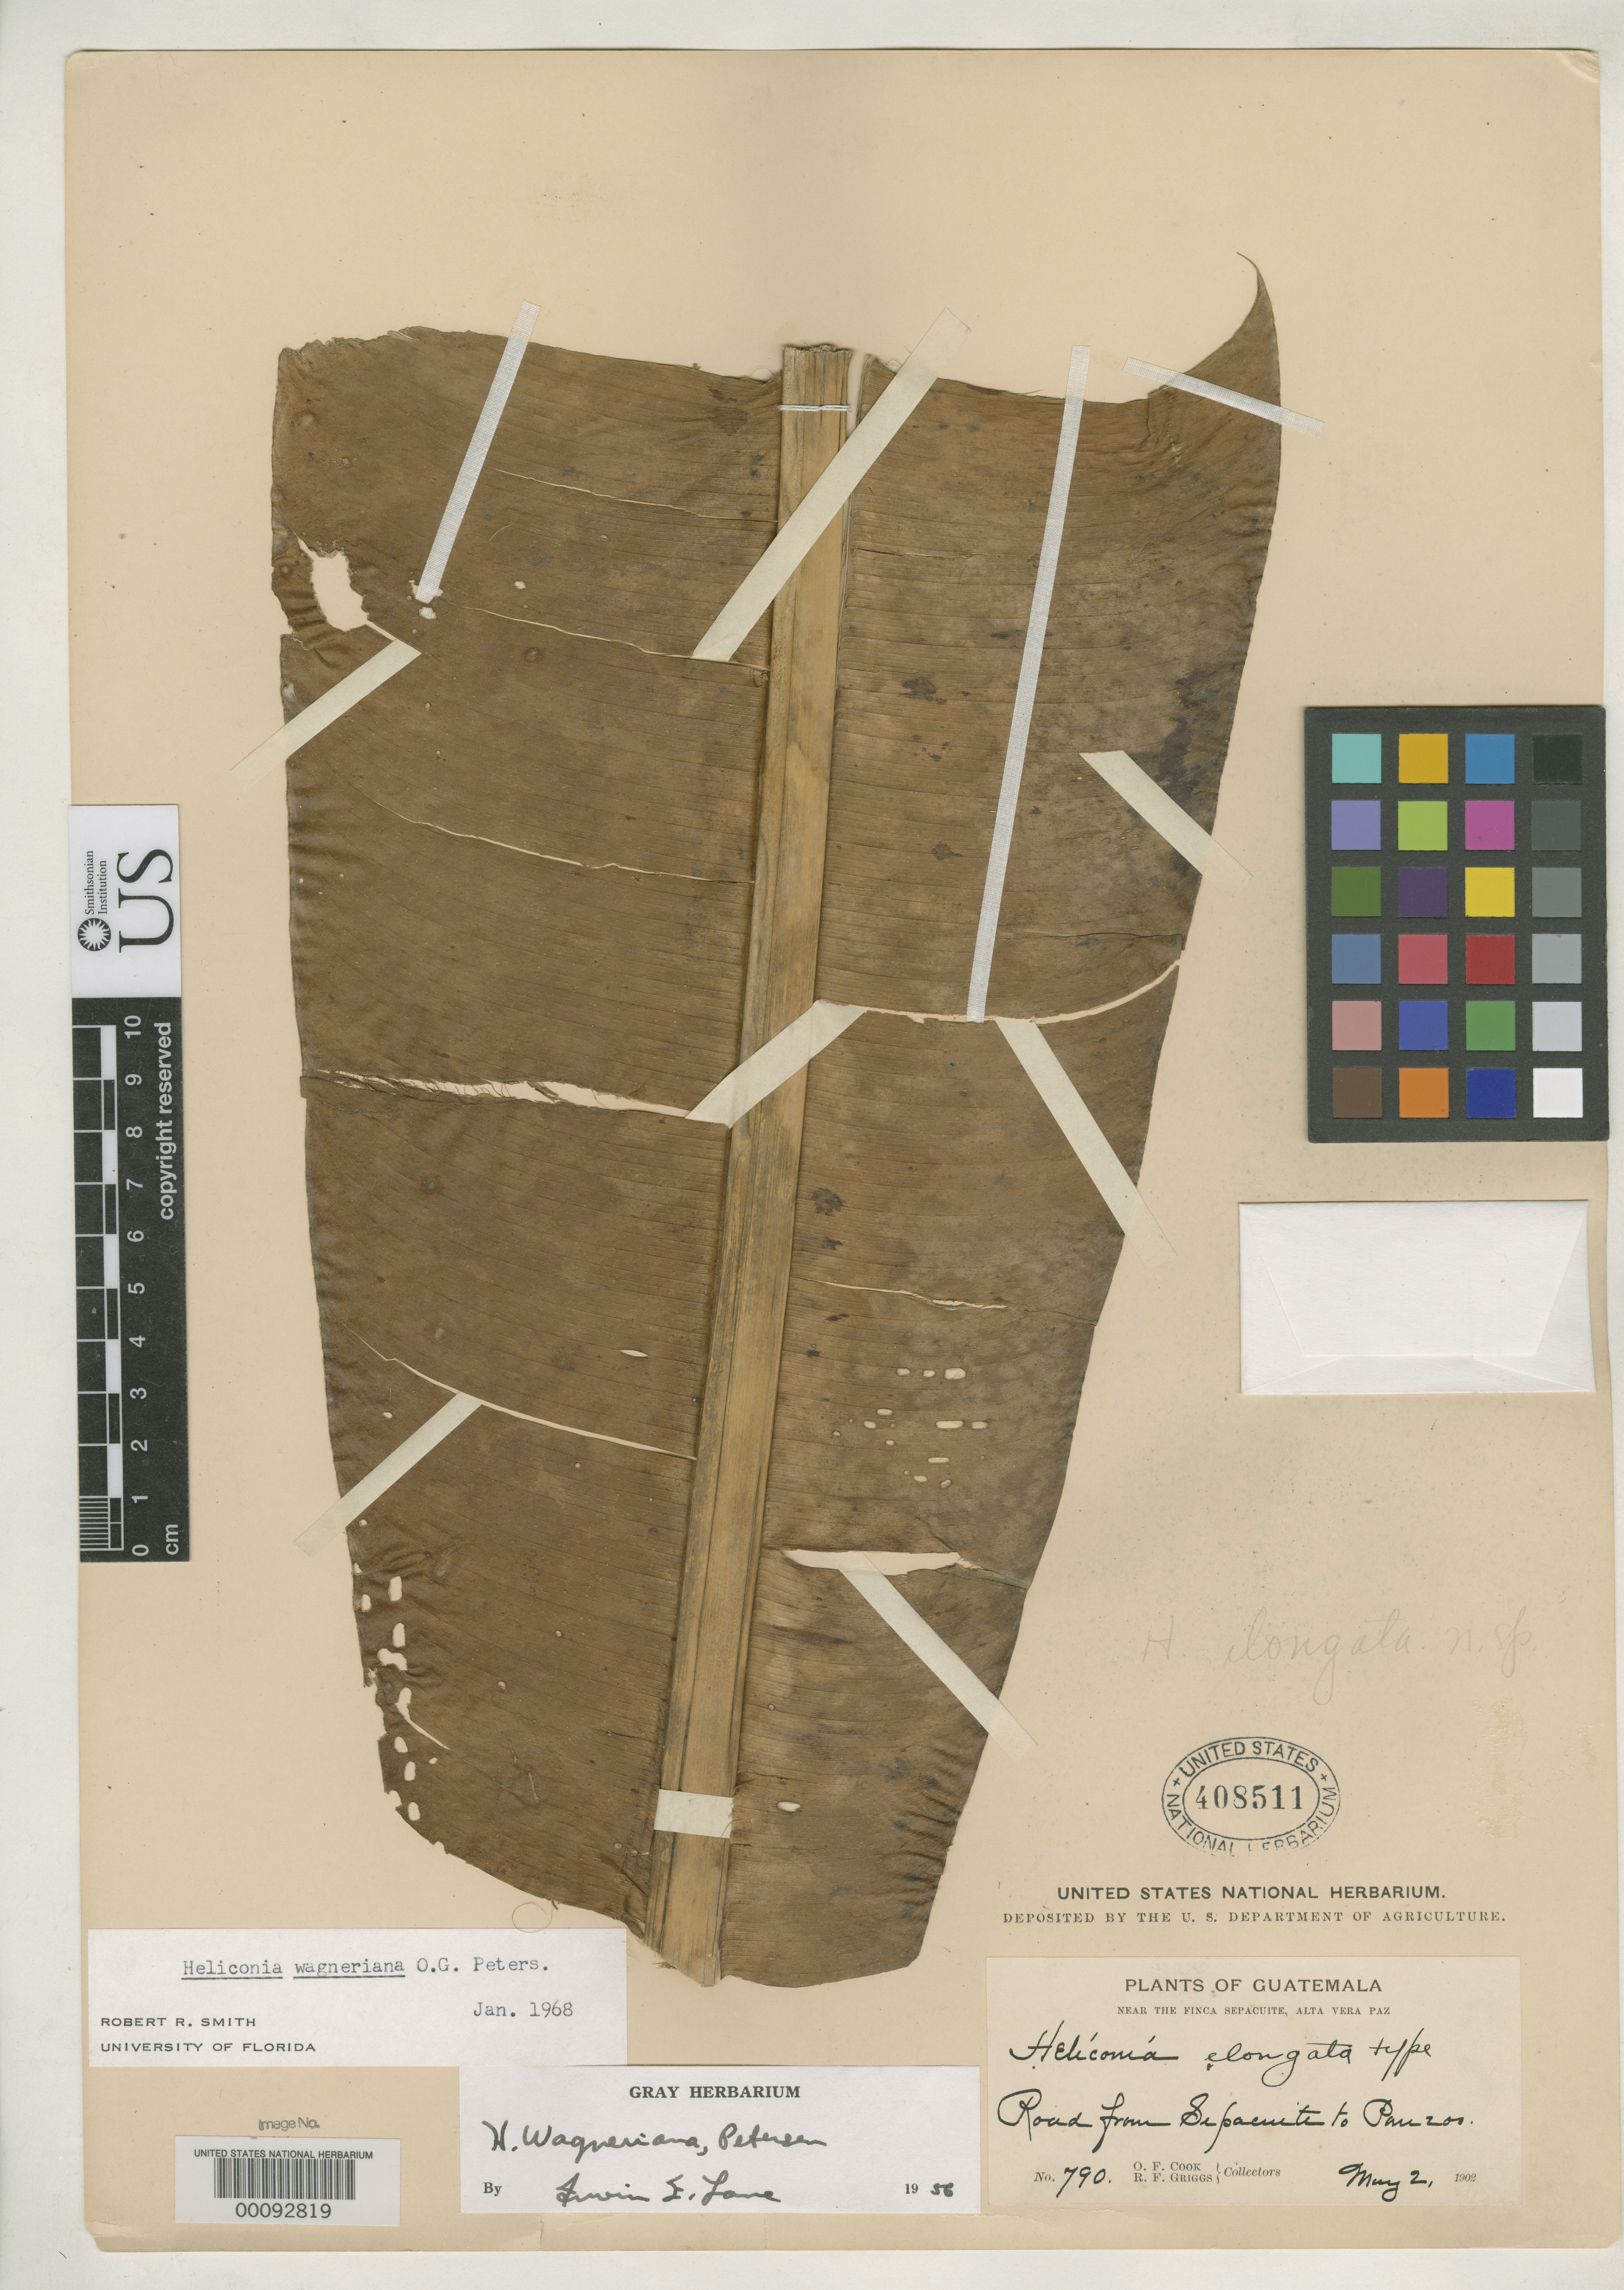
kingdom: Plantae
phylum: Tracheophyta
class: Liliopsida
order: Zingiberales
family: Heliconiaceae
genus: Heliconia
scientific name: Heliconia elongata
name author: R.F. Griggs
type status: Syntype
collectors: O. F. Cook & R. F. Griggs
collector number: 790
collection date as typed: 02 May 1902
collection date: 1902-05-02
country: Guatemala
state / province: Alta Verapaz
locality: Road from Sepacuite Topolochic.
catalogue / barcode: US 408511